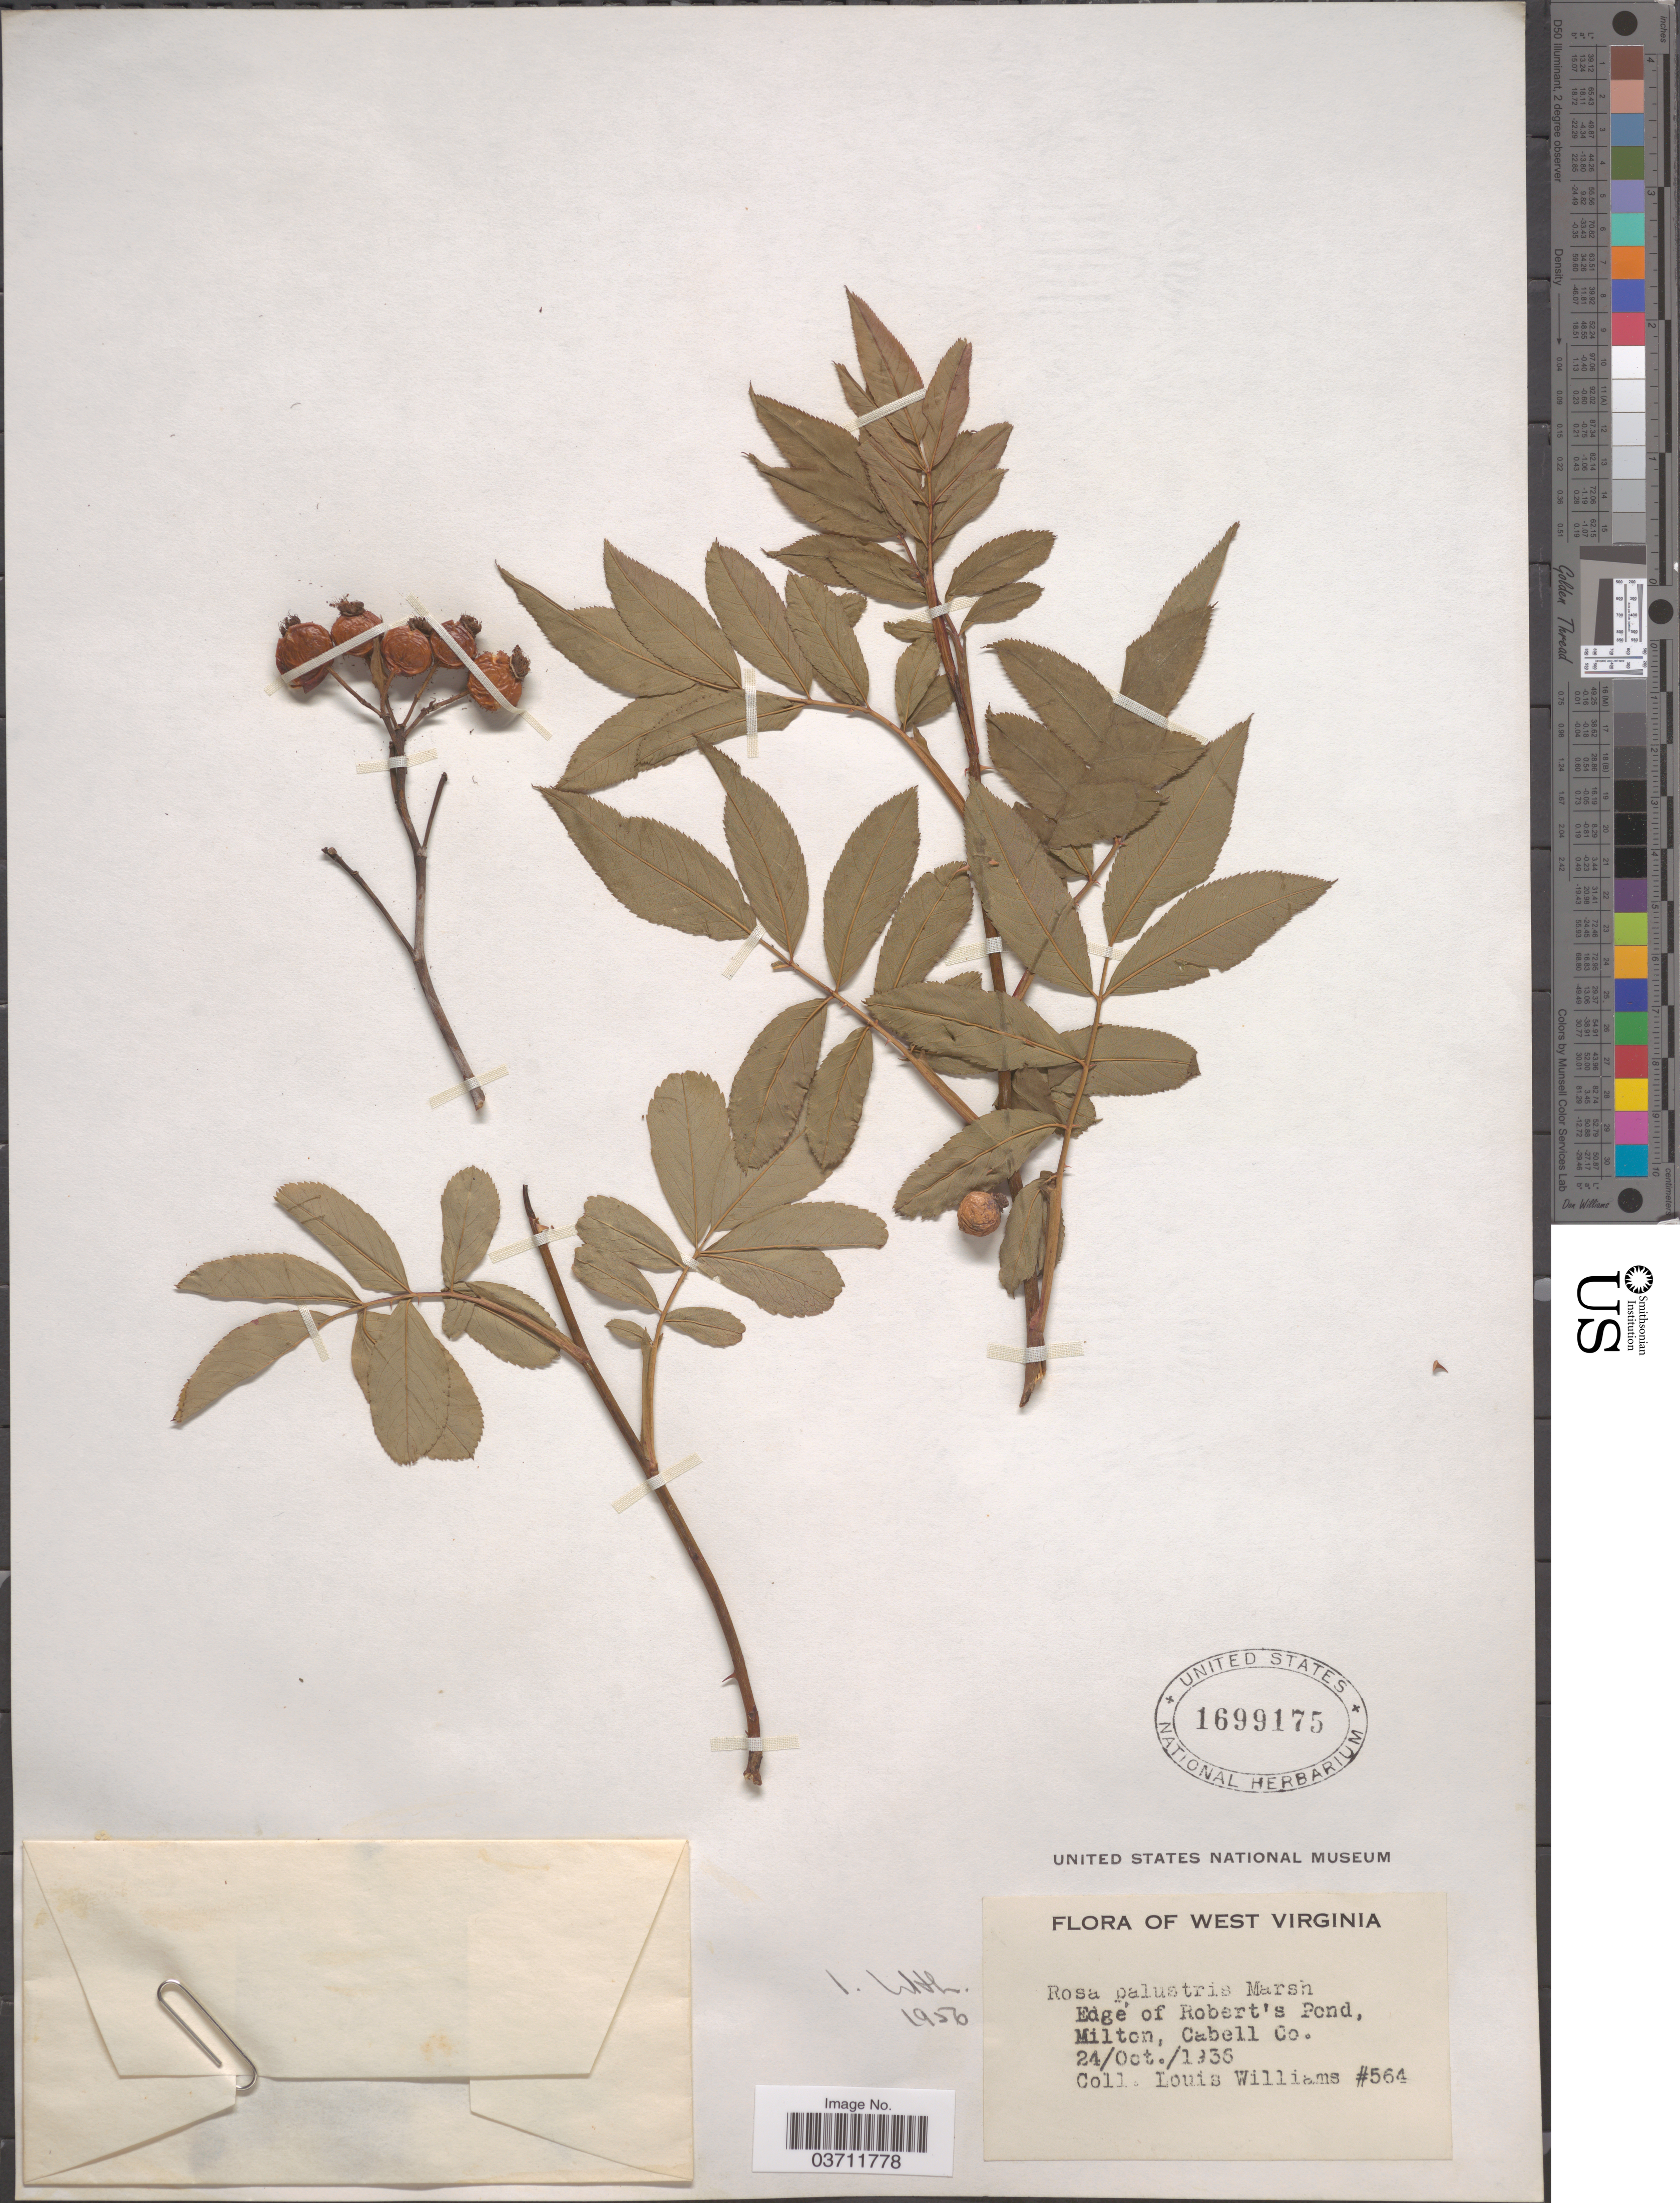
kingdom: Plantae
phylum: Tracheophyta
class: Magnoliopsida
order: Rosales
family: Rosaceae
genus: Rosa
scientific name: Rosa palustris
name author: Marshall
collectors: L. G. Williams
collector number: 564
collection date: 1936-10-24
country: United States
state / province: West Virginia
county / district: Cabell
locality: Edge of Robert's Pond, Milton, Cabell Co.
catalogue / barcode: US 1699175